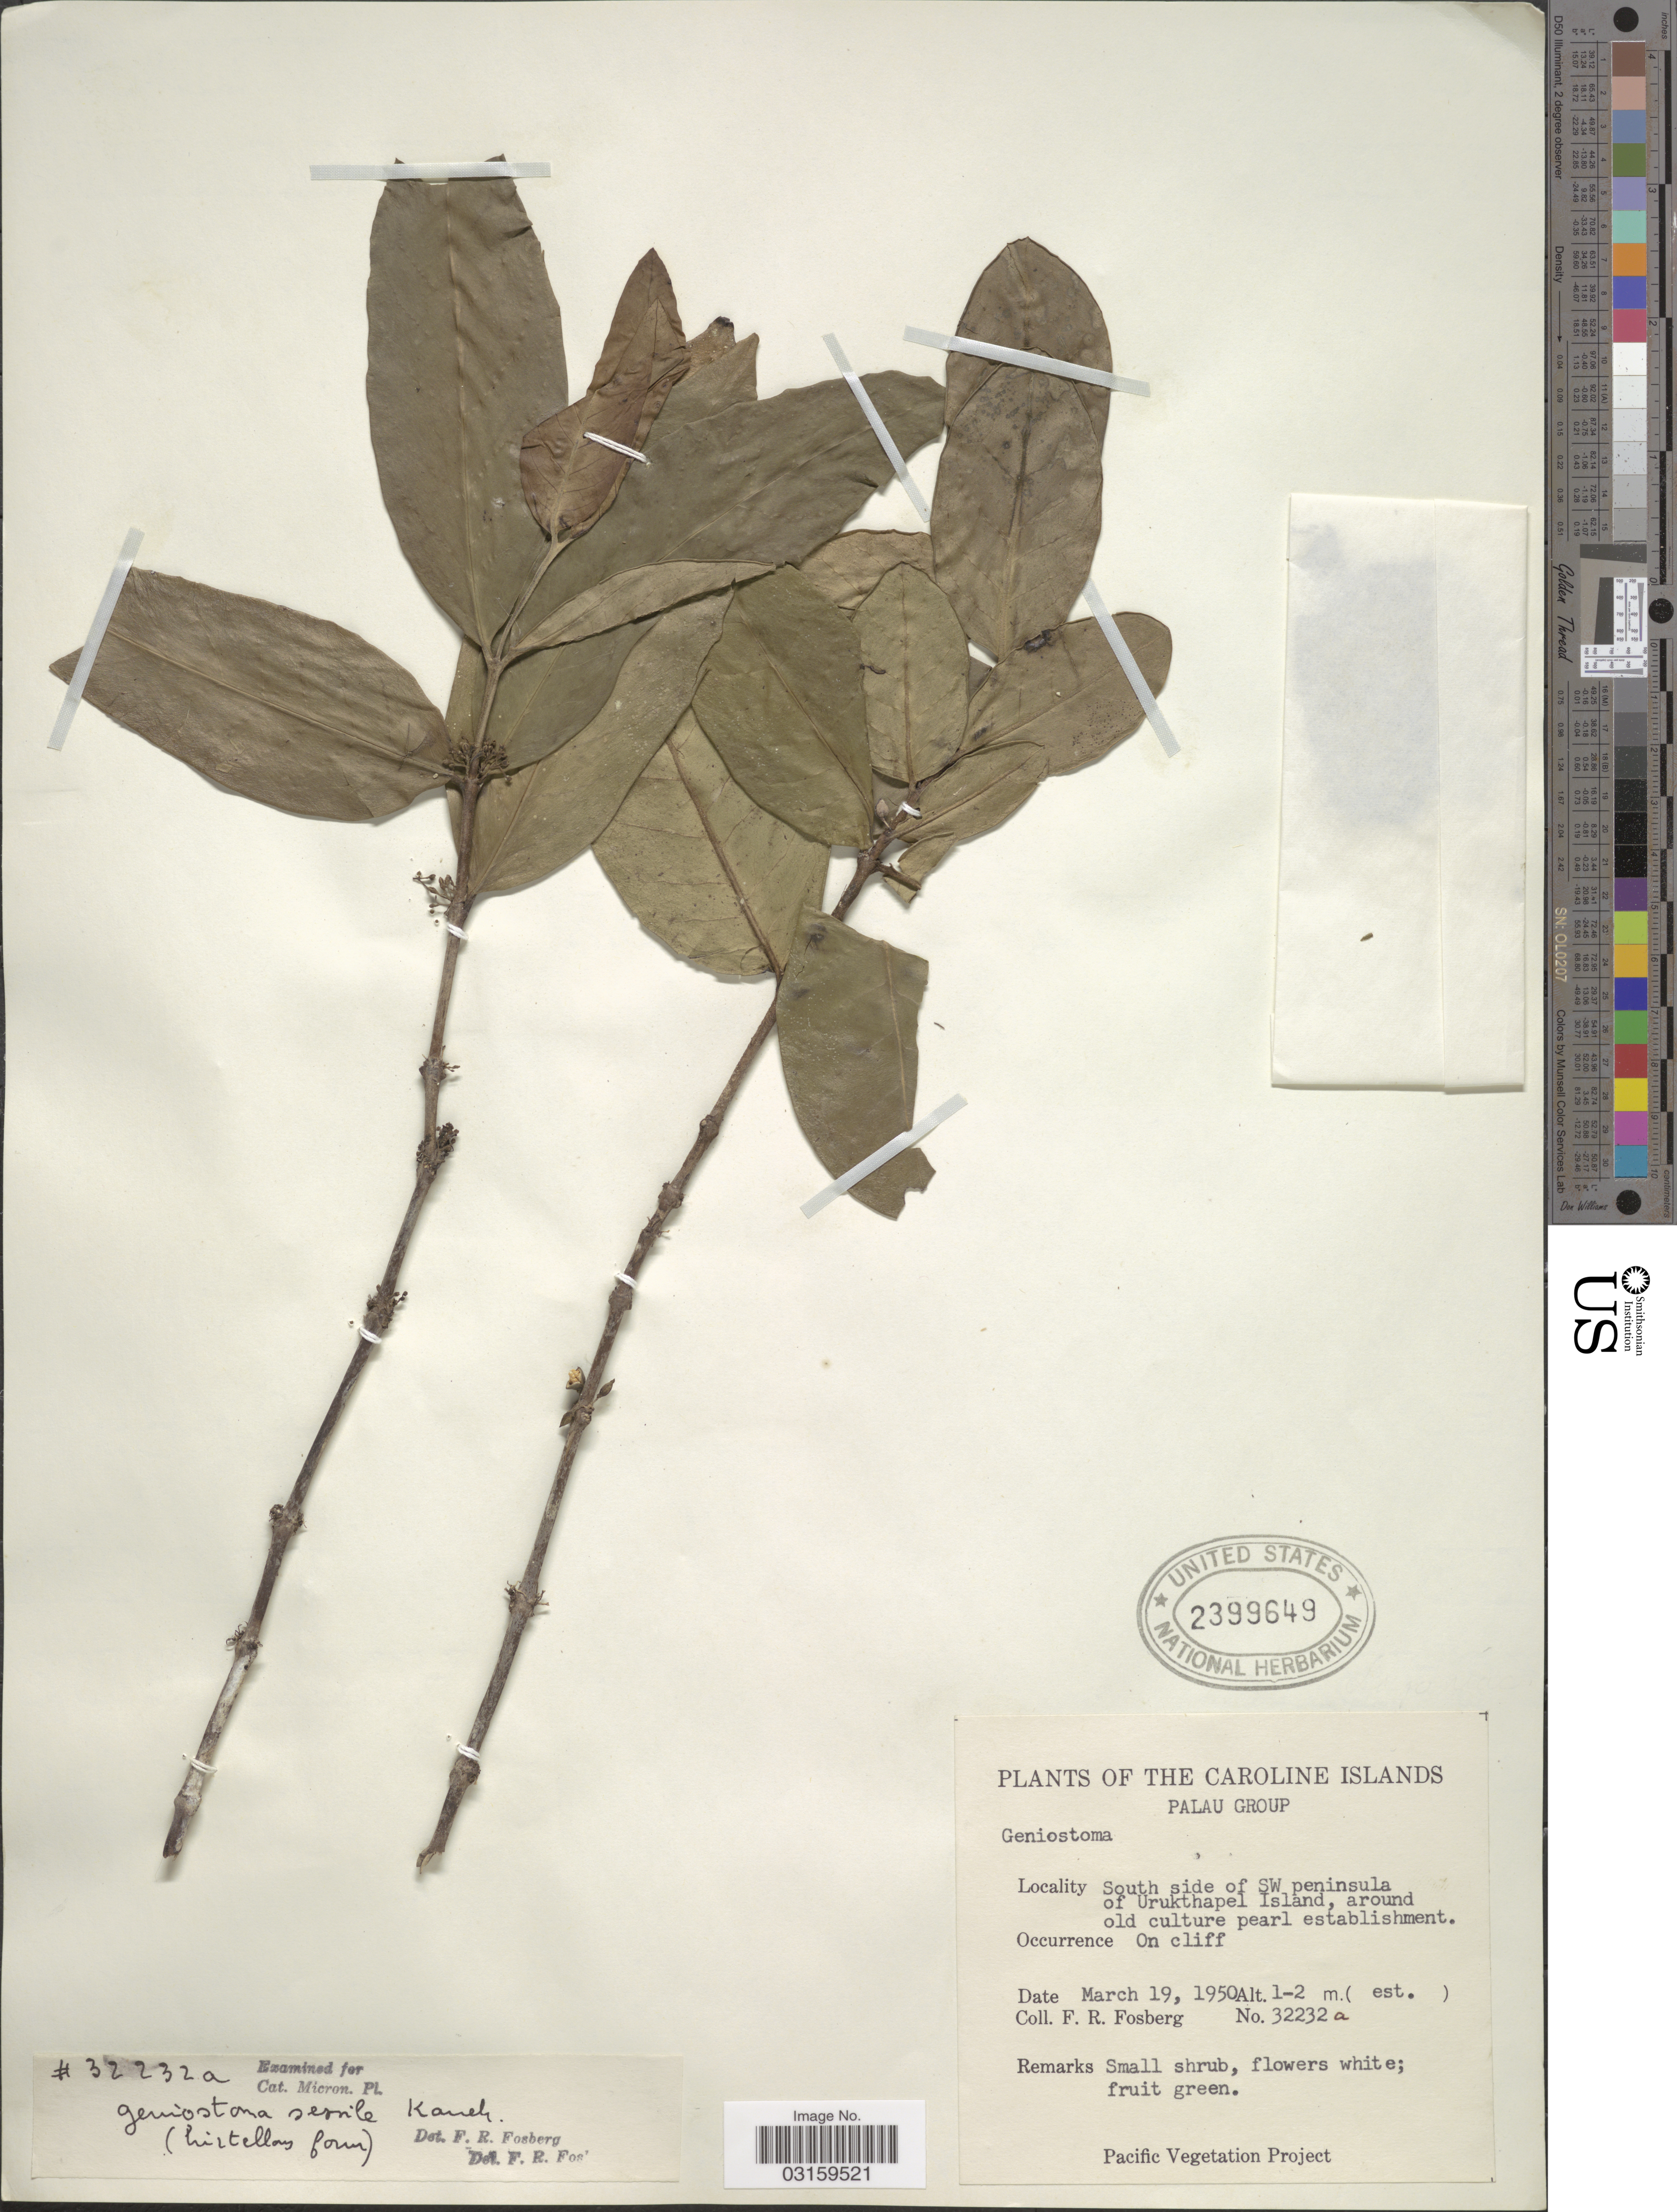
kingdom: Plantae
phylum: Tracheophyta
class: Magnoliopsida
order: Gentianales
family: Loganiaceae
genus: Geniostoma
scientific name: Geniostoma rupestre var. glaberrimum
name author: J.R. Forst. & G. Forst.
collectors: F. R. Fosberg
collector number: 32232a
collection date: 1950-03-19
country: Palau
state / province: Koror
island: Ngeruktabel [Urukthapel]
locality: Caroline Islands. Palau Group. South side of SW peninsula of Urukthapel Island, around old culture pearl establishment.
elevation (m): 1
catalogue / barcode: US 2399649